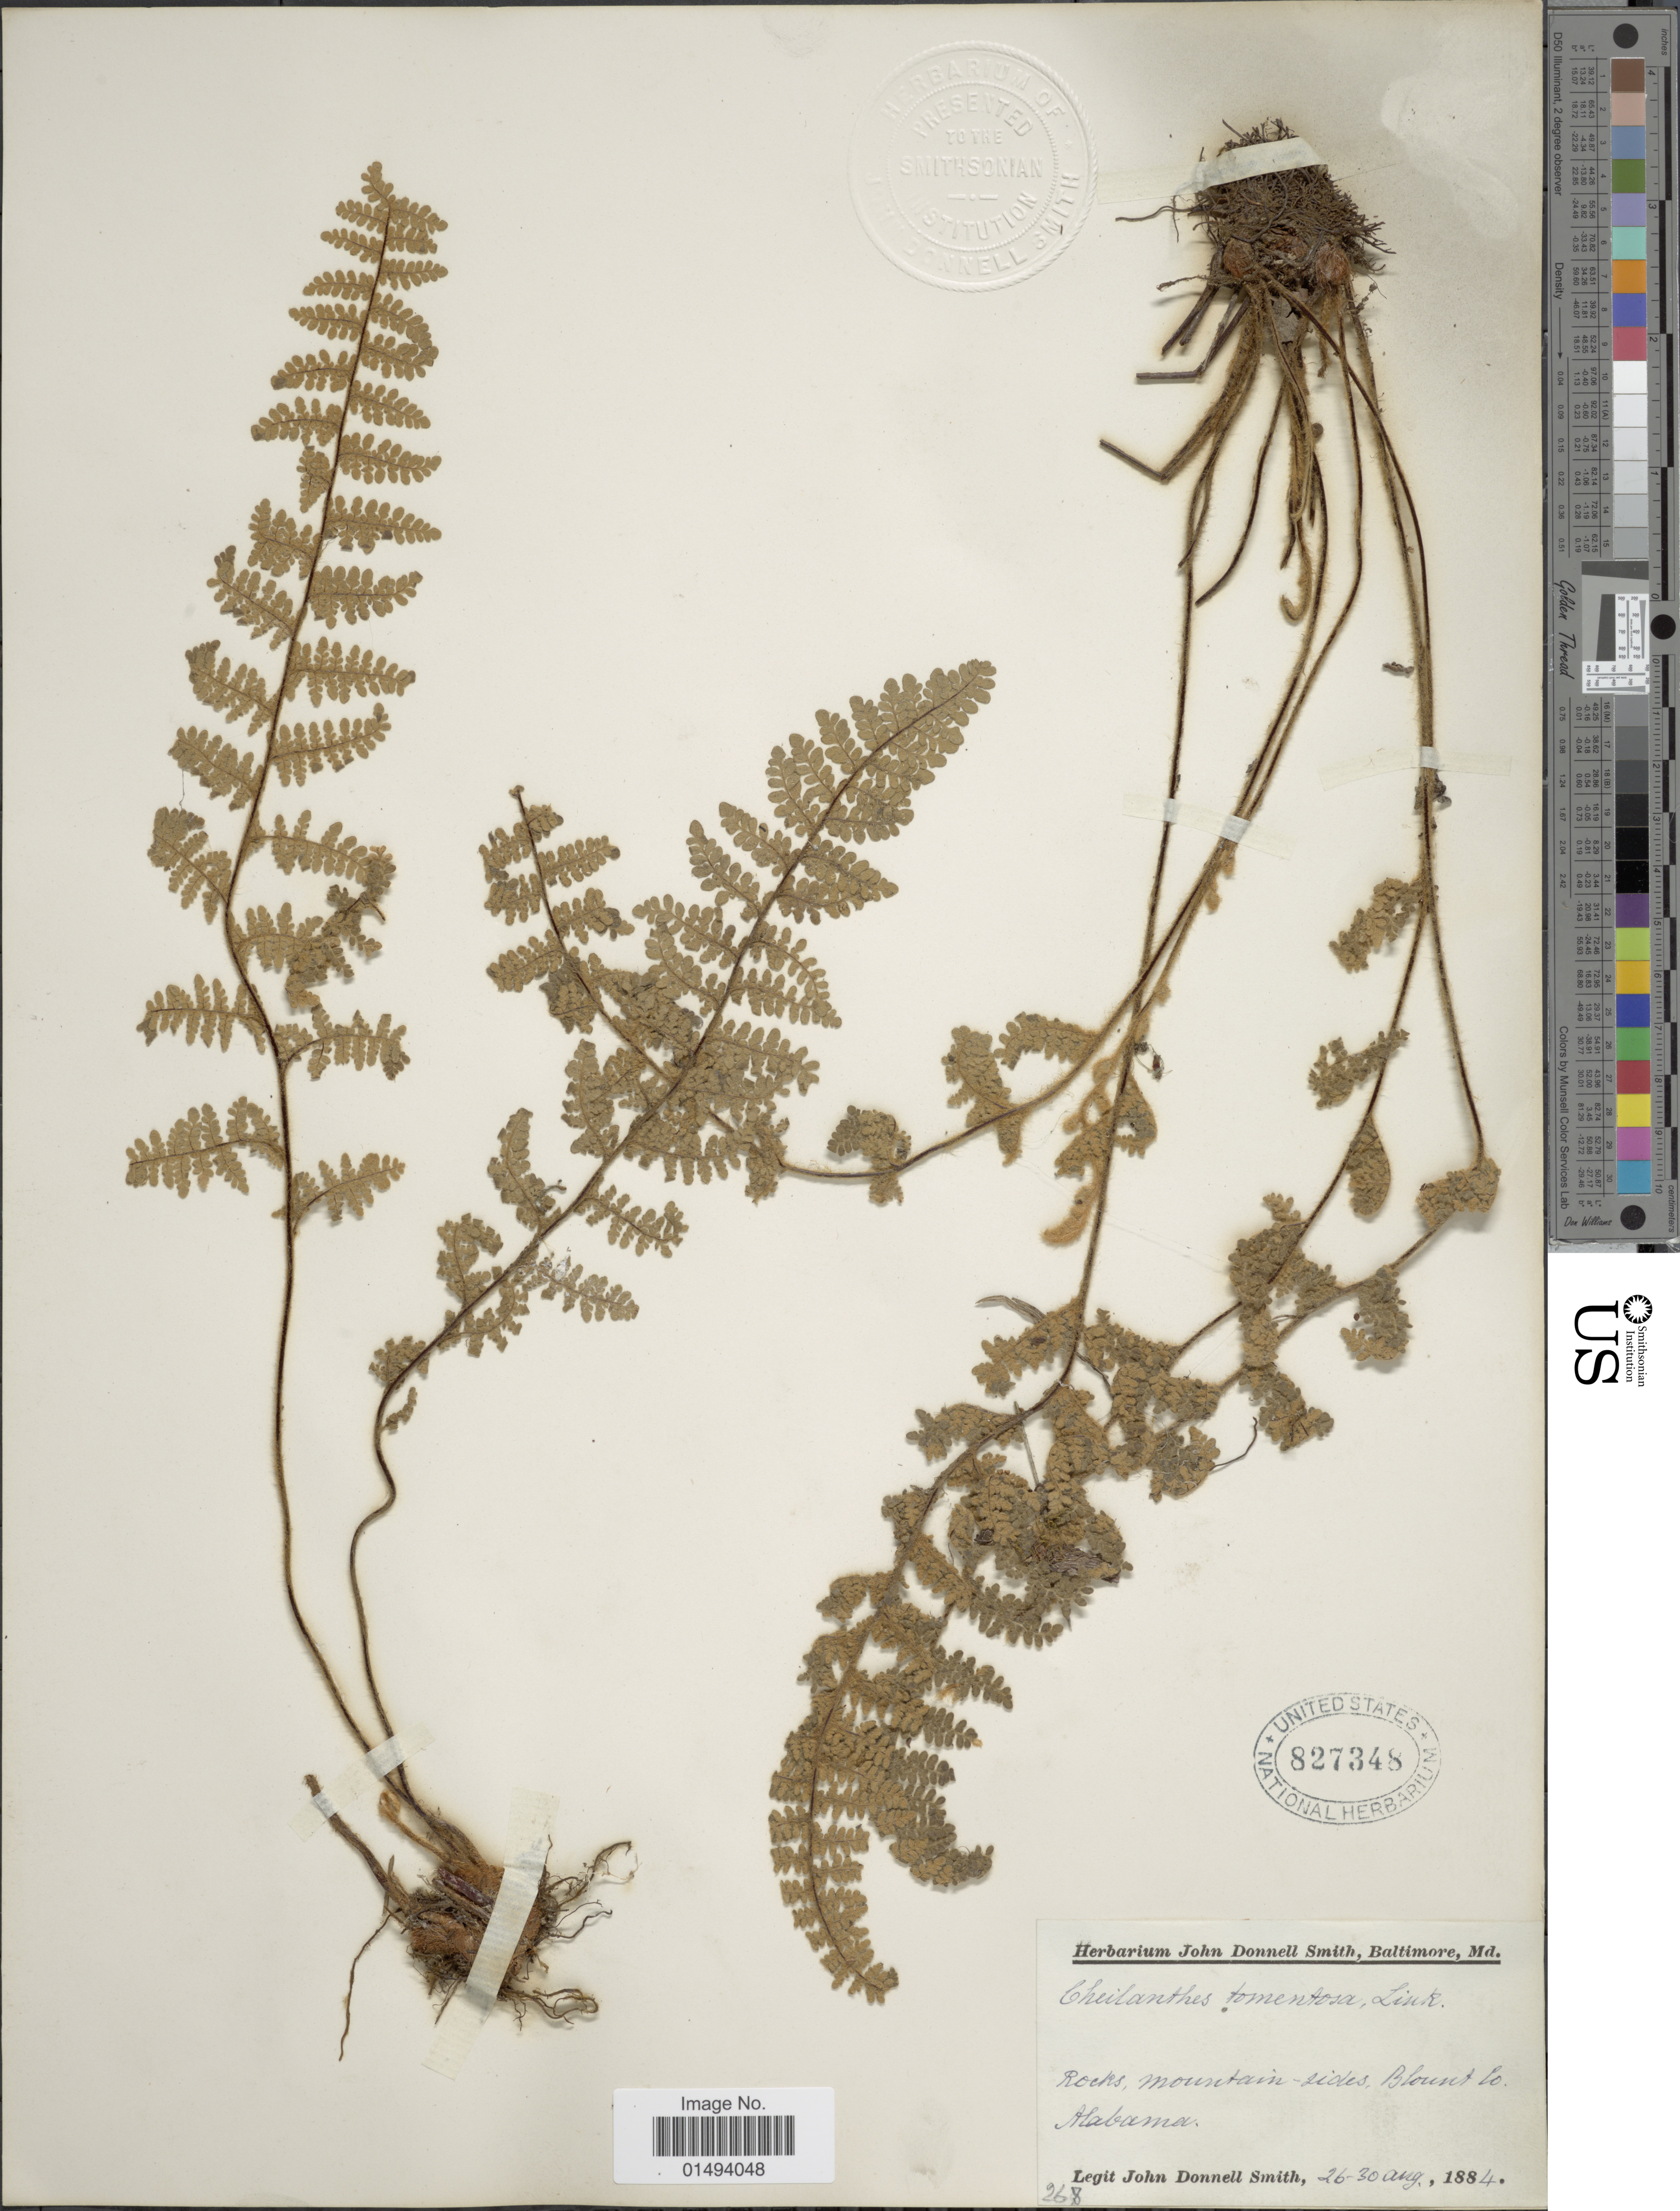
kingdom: Plantae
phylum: Tracheophyta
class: Polypodiopsida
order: Polypodiales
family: Pteridaceae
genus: Myriopteris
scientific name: Myriopteris tomentosa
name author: (Link) Fée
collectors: J. Donnell Smith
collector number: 268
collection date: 1884-08-26/1884-08-30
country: United States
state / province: Alabama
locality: Rocks mountain sides Blount Co.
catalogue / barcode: US 827348